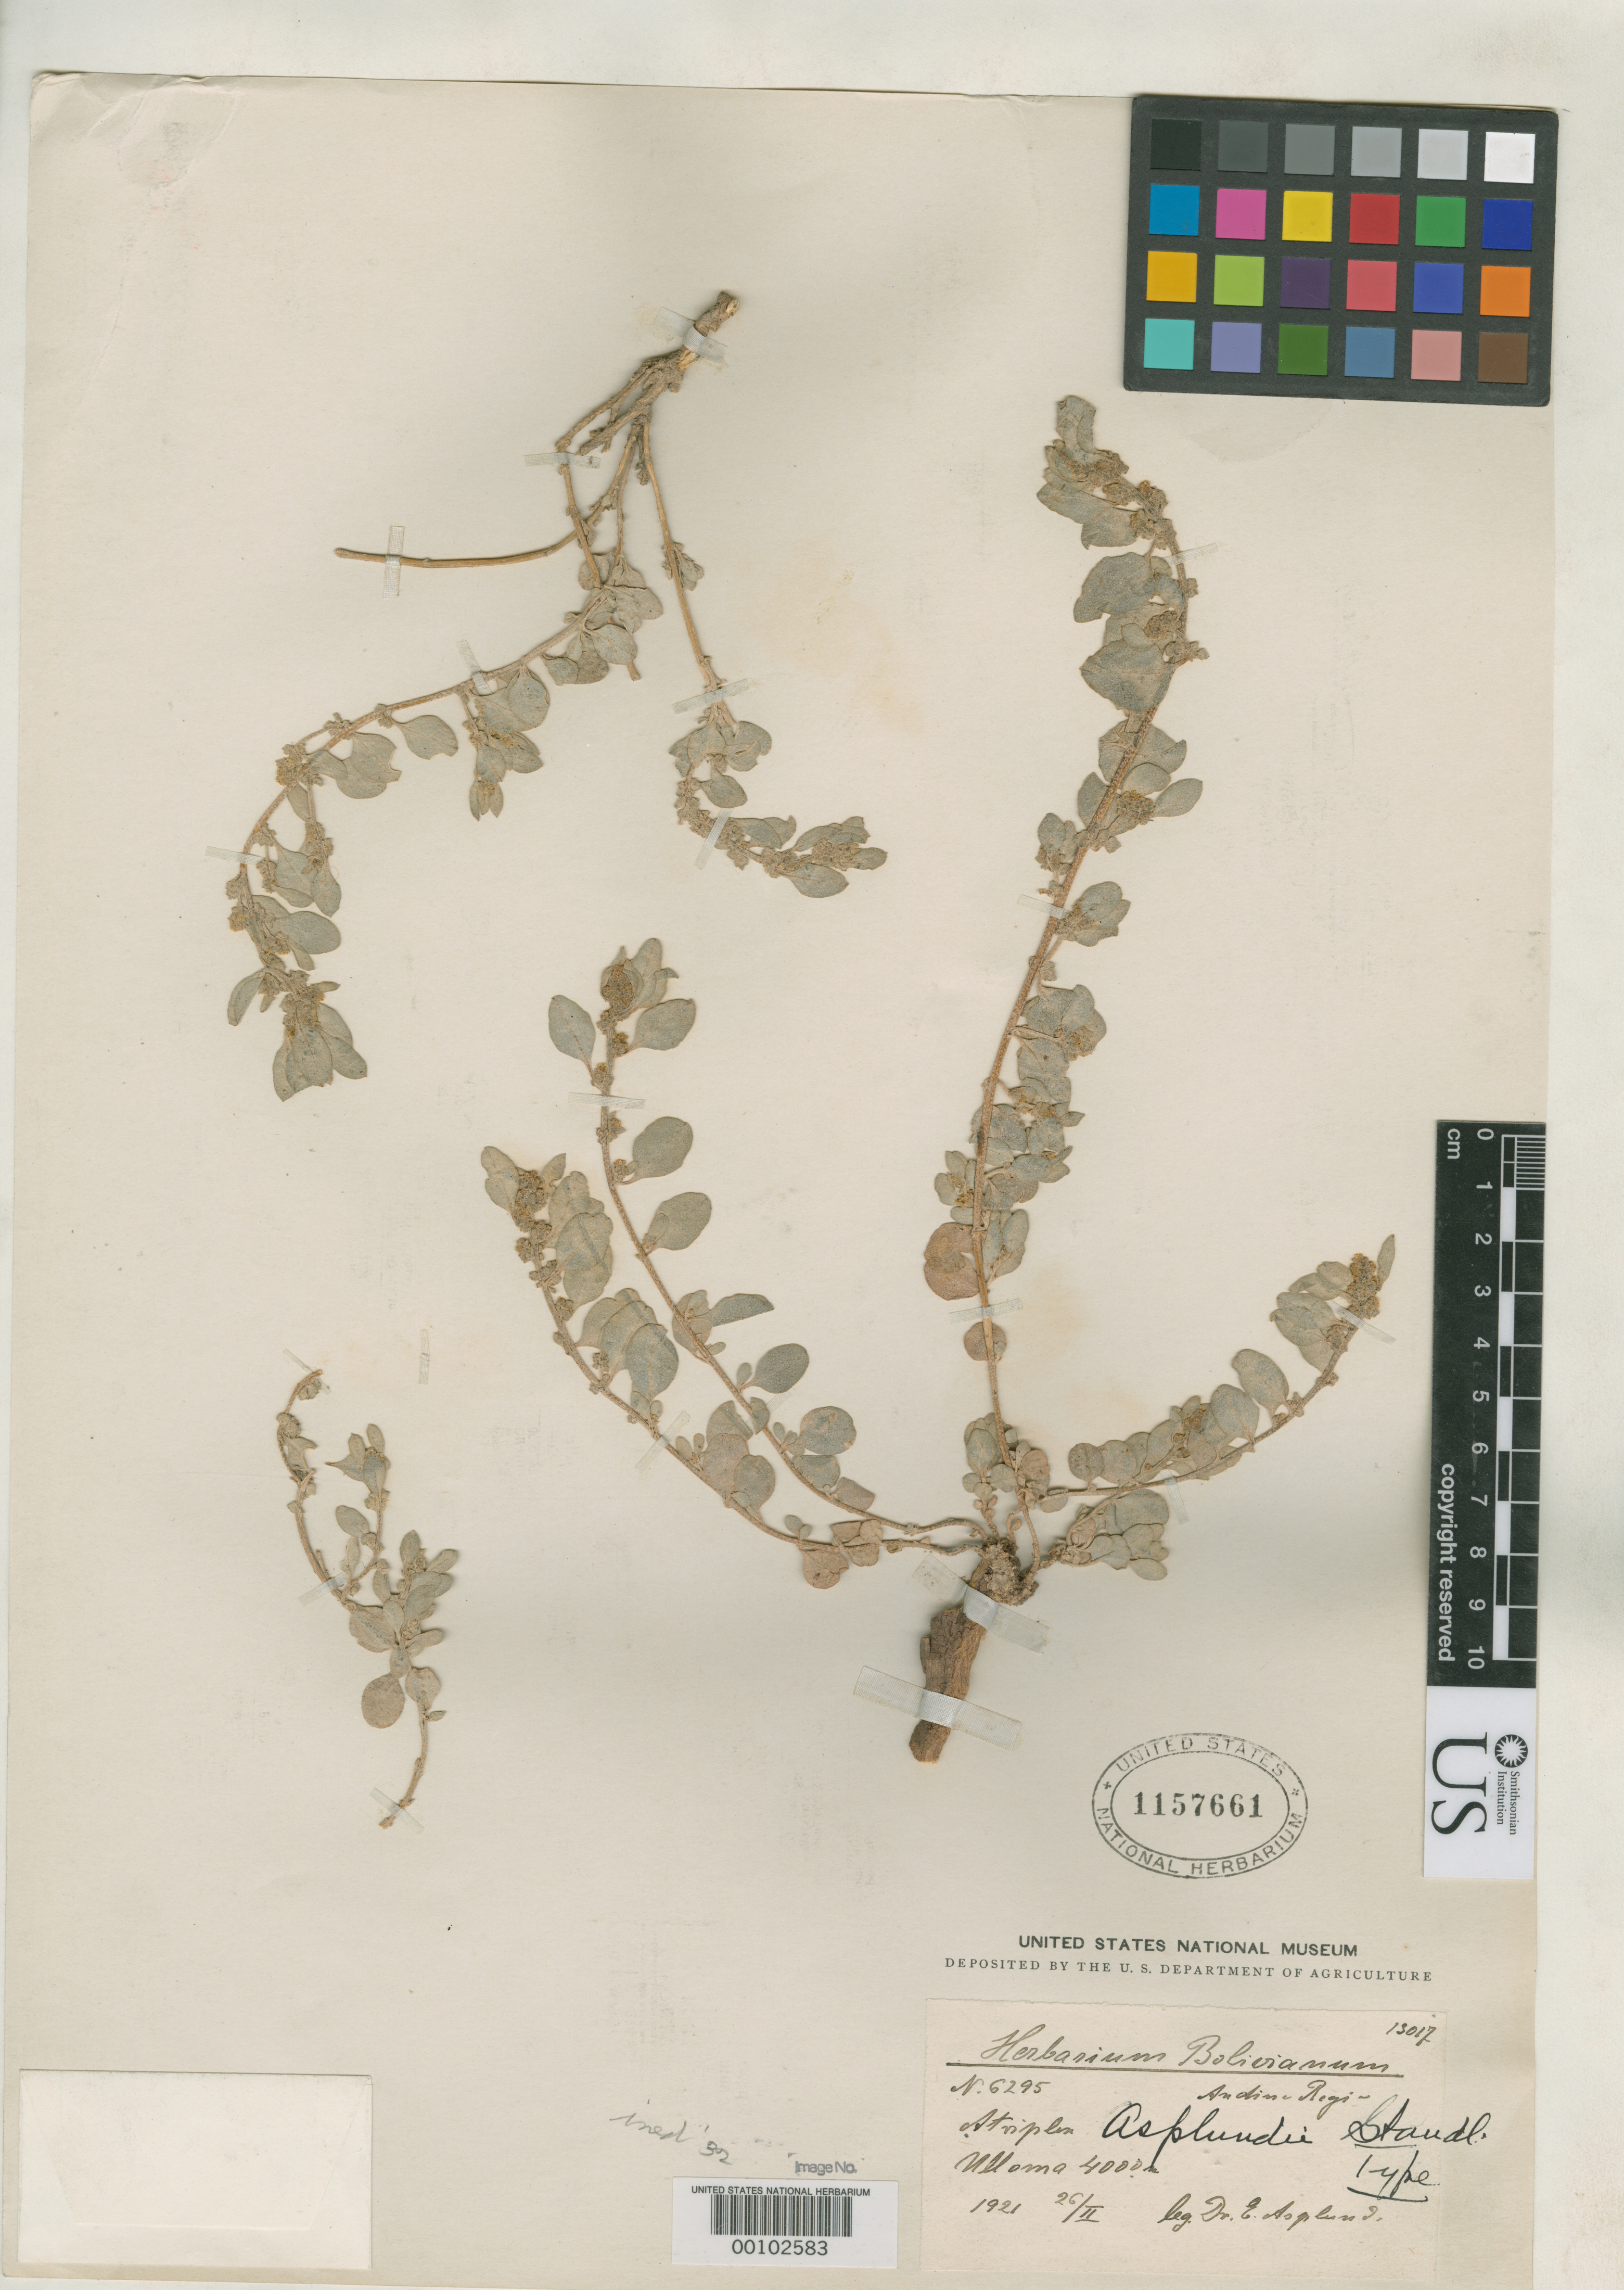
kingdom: Plantae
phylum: Tracheophyta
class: Magnoliopsida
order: Caryophyllales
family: Amaranthaceae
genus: Atriplex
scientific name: Atriplex asplundii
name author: Standl.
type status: Holotype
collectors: E. Asplund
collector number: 6295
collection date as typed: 26 Feb 1921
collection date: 1921-02-26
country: Bolivia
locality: Ulloma.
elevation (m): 4000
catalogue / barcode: US 1157661